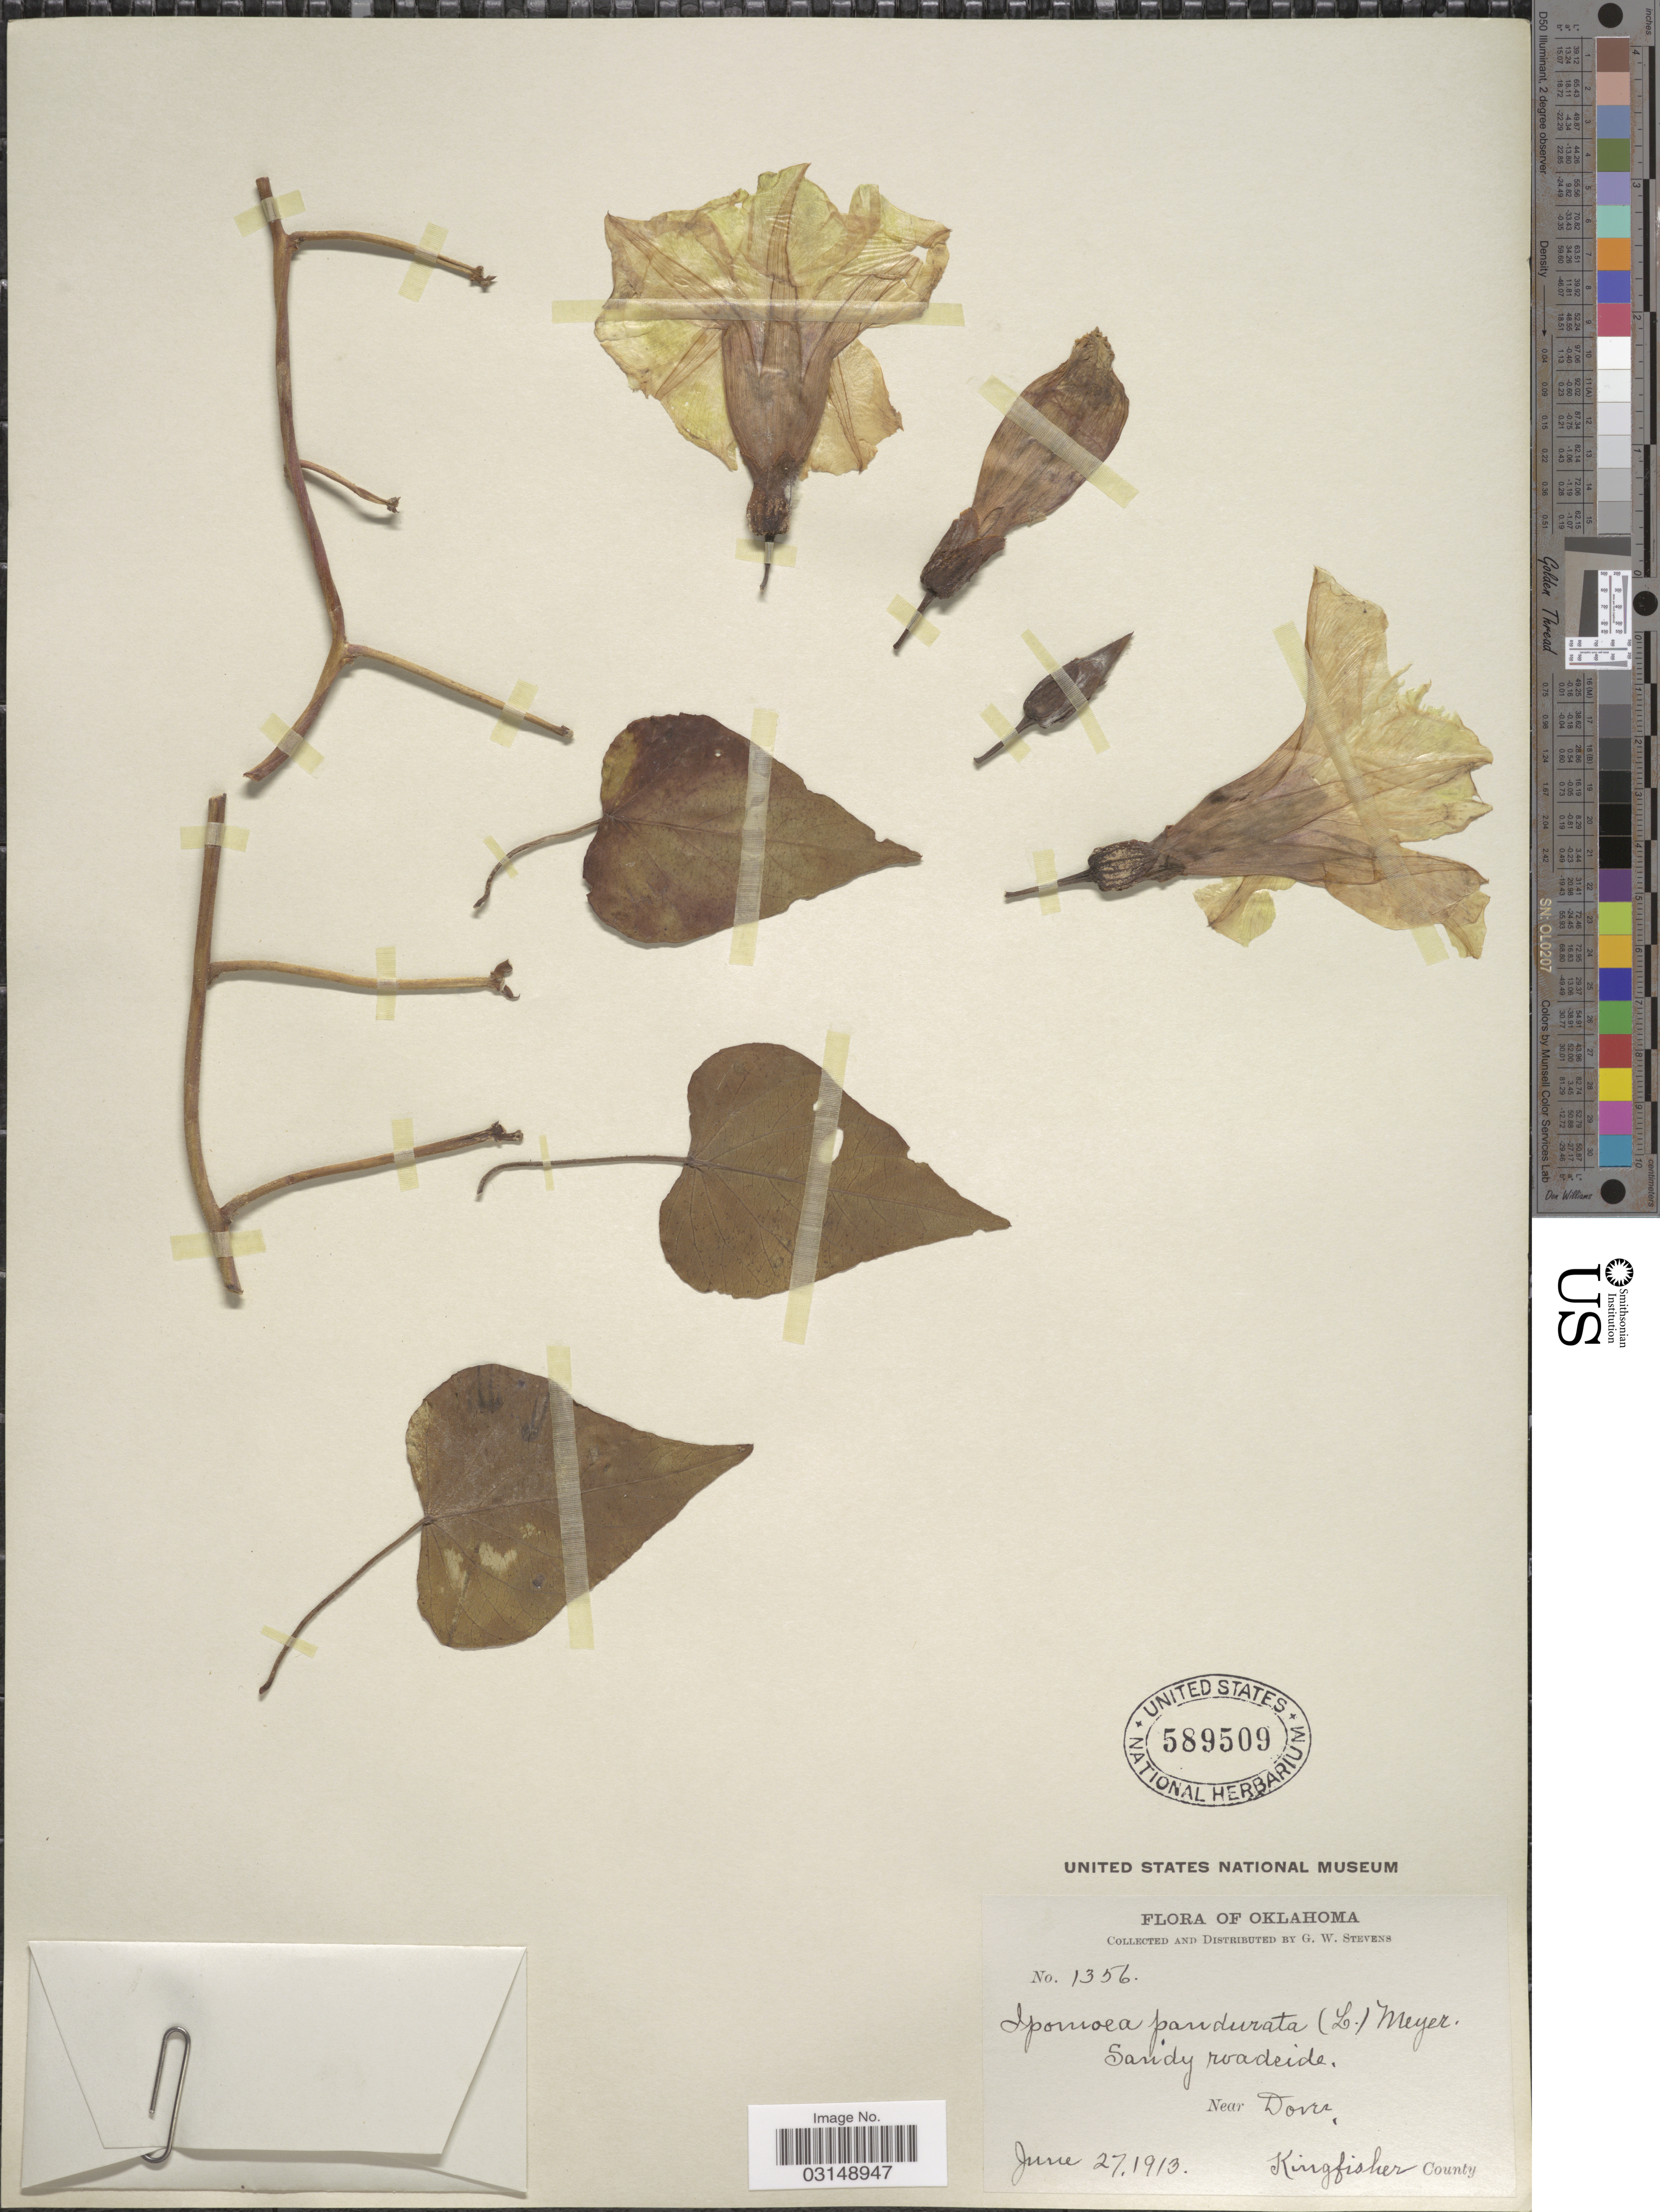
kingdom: Plantae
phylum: Tracheophyta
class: Magnoliopsida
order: Solanales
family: Convolvulaceae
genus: Ipomoea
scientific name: Ipomoea pandurata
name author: (L.) G. Mey.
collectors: G. W. Stevens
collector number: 1356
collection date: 1913-06-27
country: United States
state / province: Oklahoma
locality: Sandy roadside, near Dover, Kingfisher County.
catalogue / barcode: US 589509